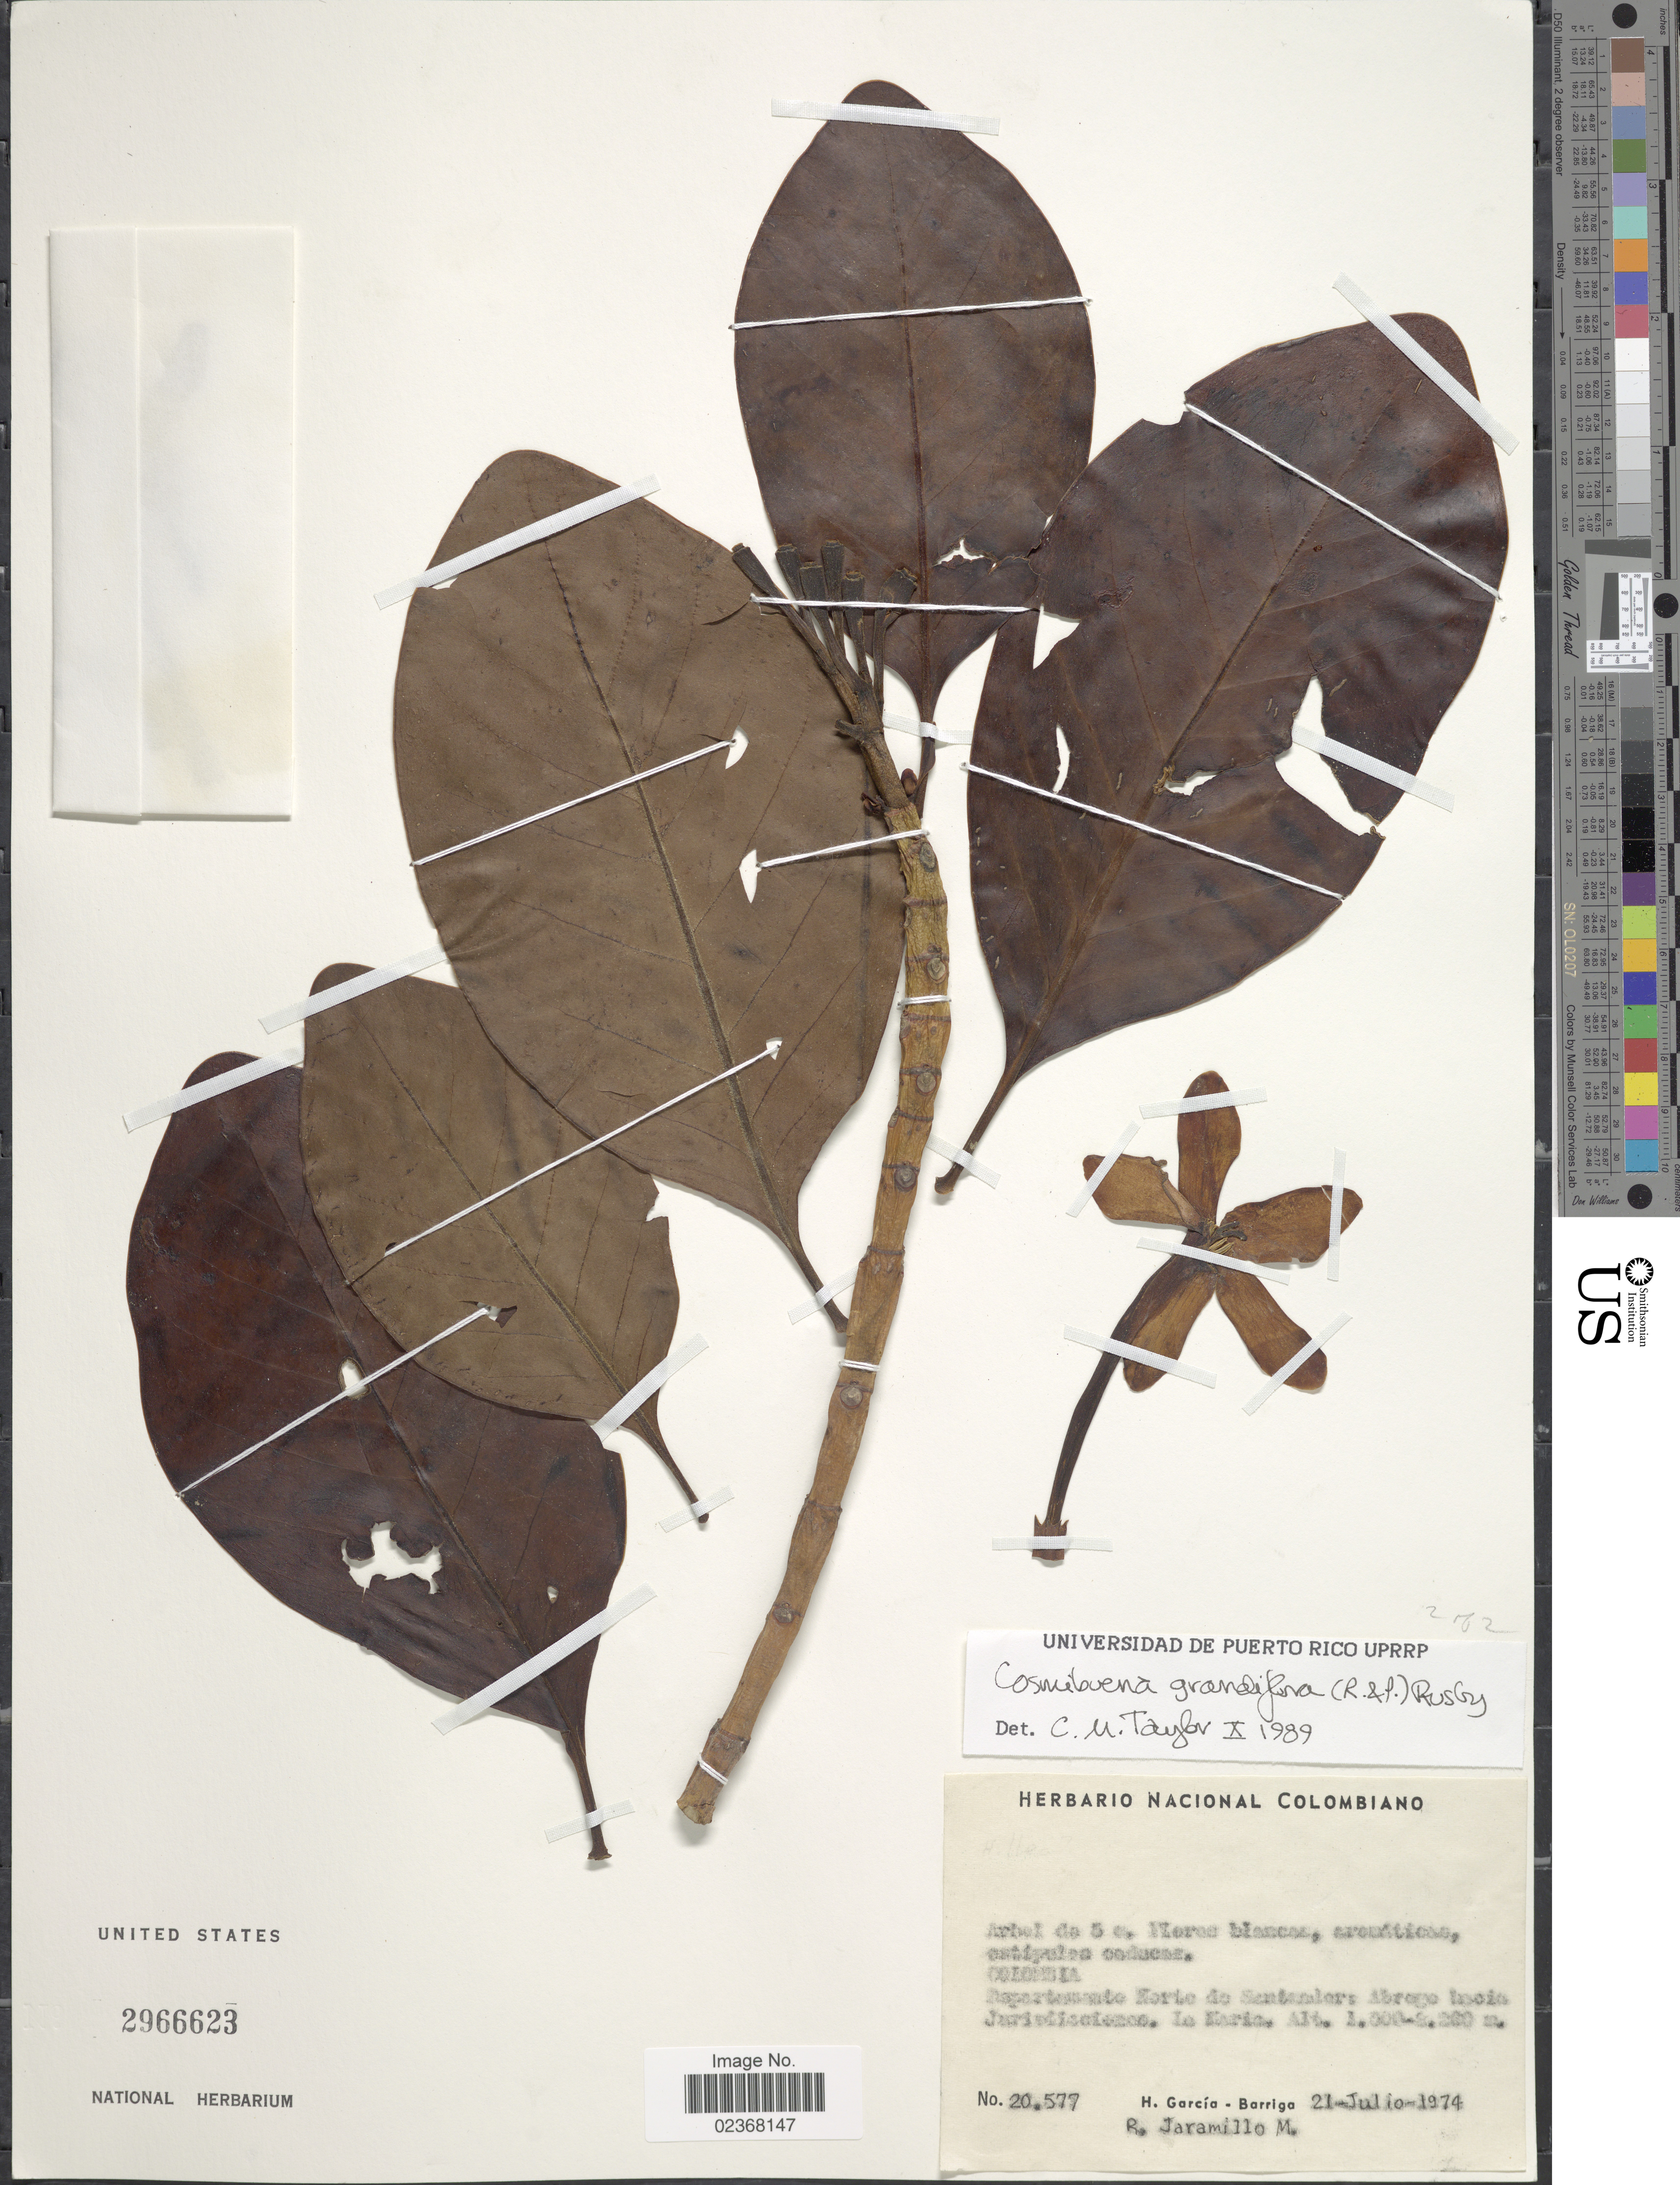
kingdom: Plantae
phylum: Tracheophyta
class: Magnoliopsida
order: Gentianales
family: Rubiaceae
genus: Cosmibuena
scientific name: Cosmibuena grandiflora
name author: (Rose & Pav.) Rusby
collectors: H. García Barriga & R. Jaramillo M.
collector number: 20577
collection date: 1974-07-21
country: Colombia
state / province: Norte de Santander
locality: Departamento Norte de Santander: Abrego hacia Jurisdicciones, La Maria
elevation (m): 1500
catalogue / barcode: US 2966623